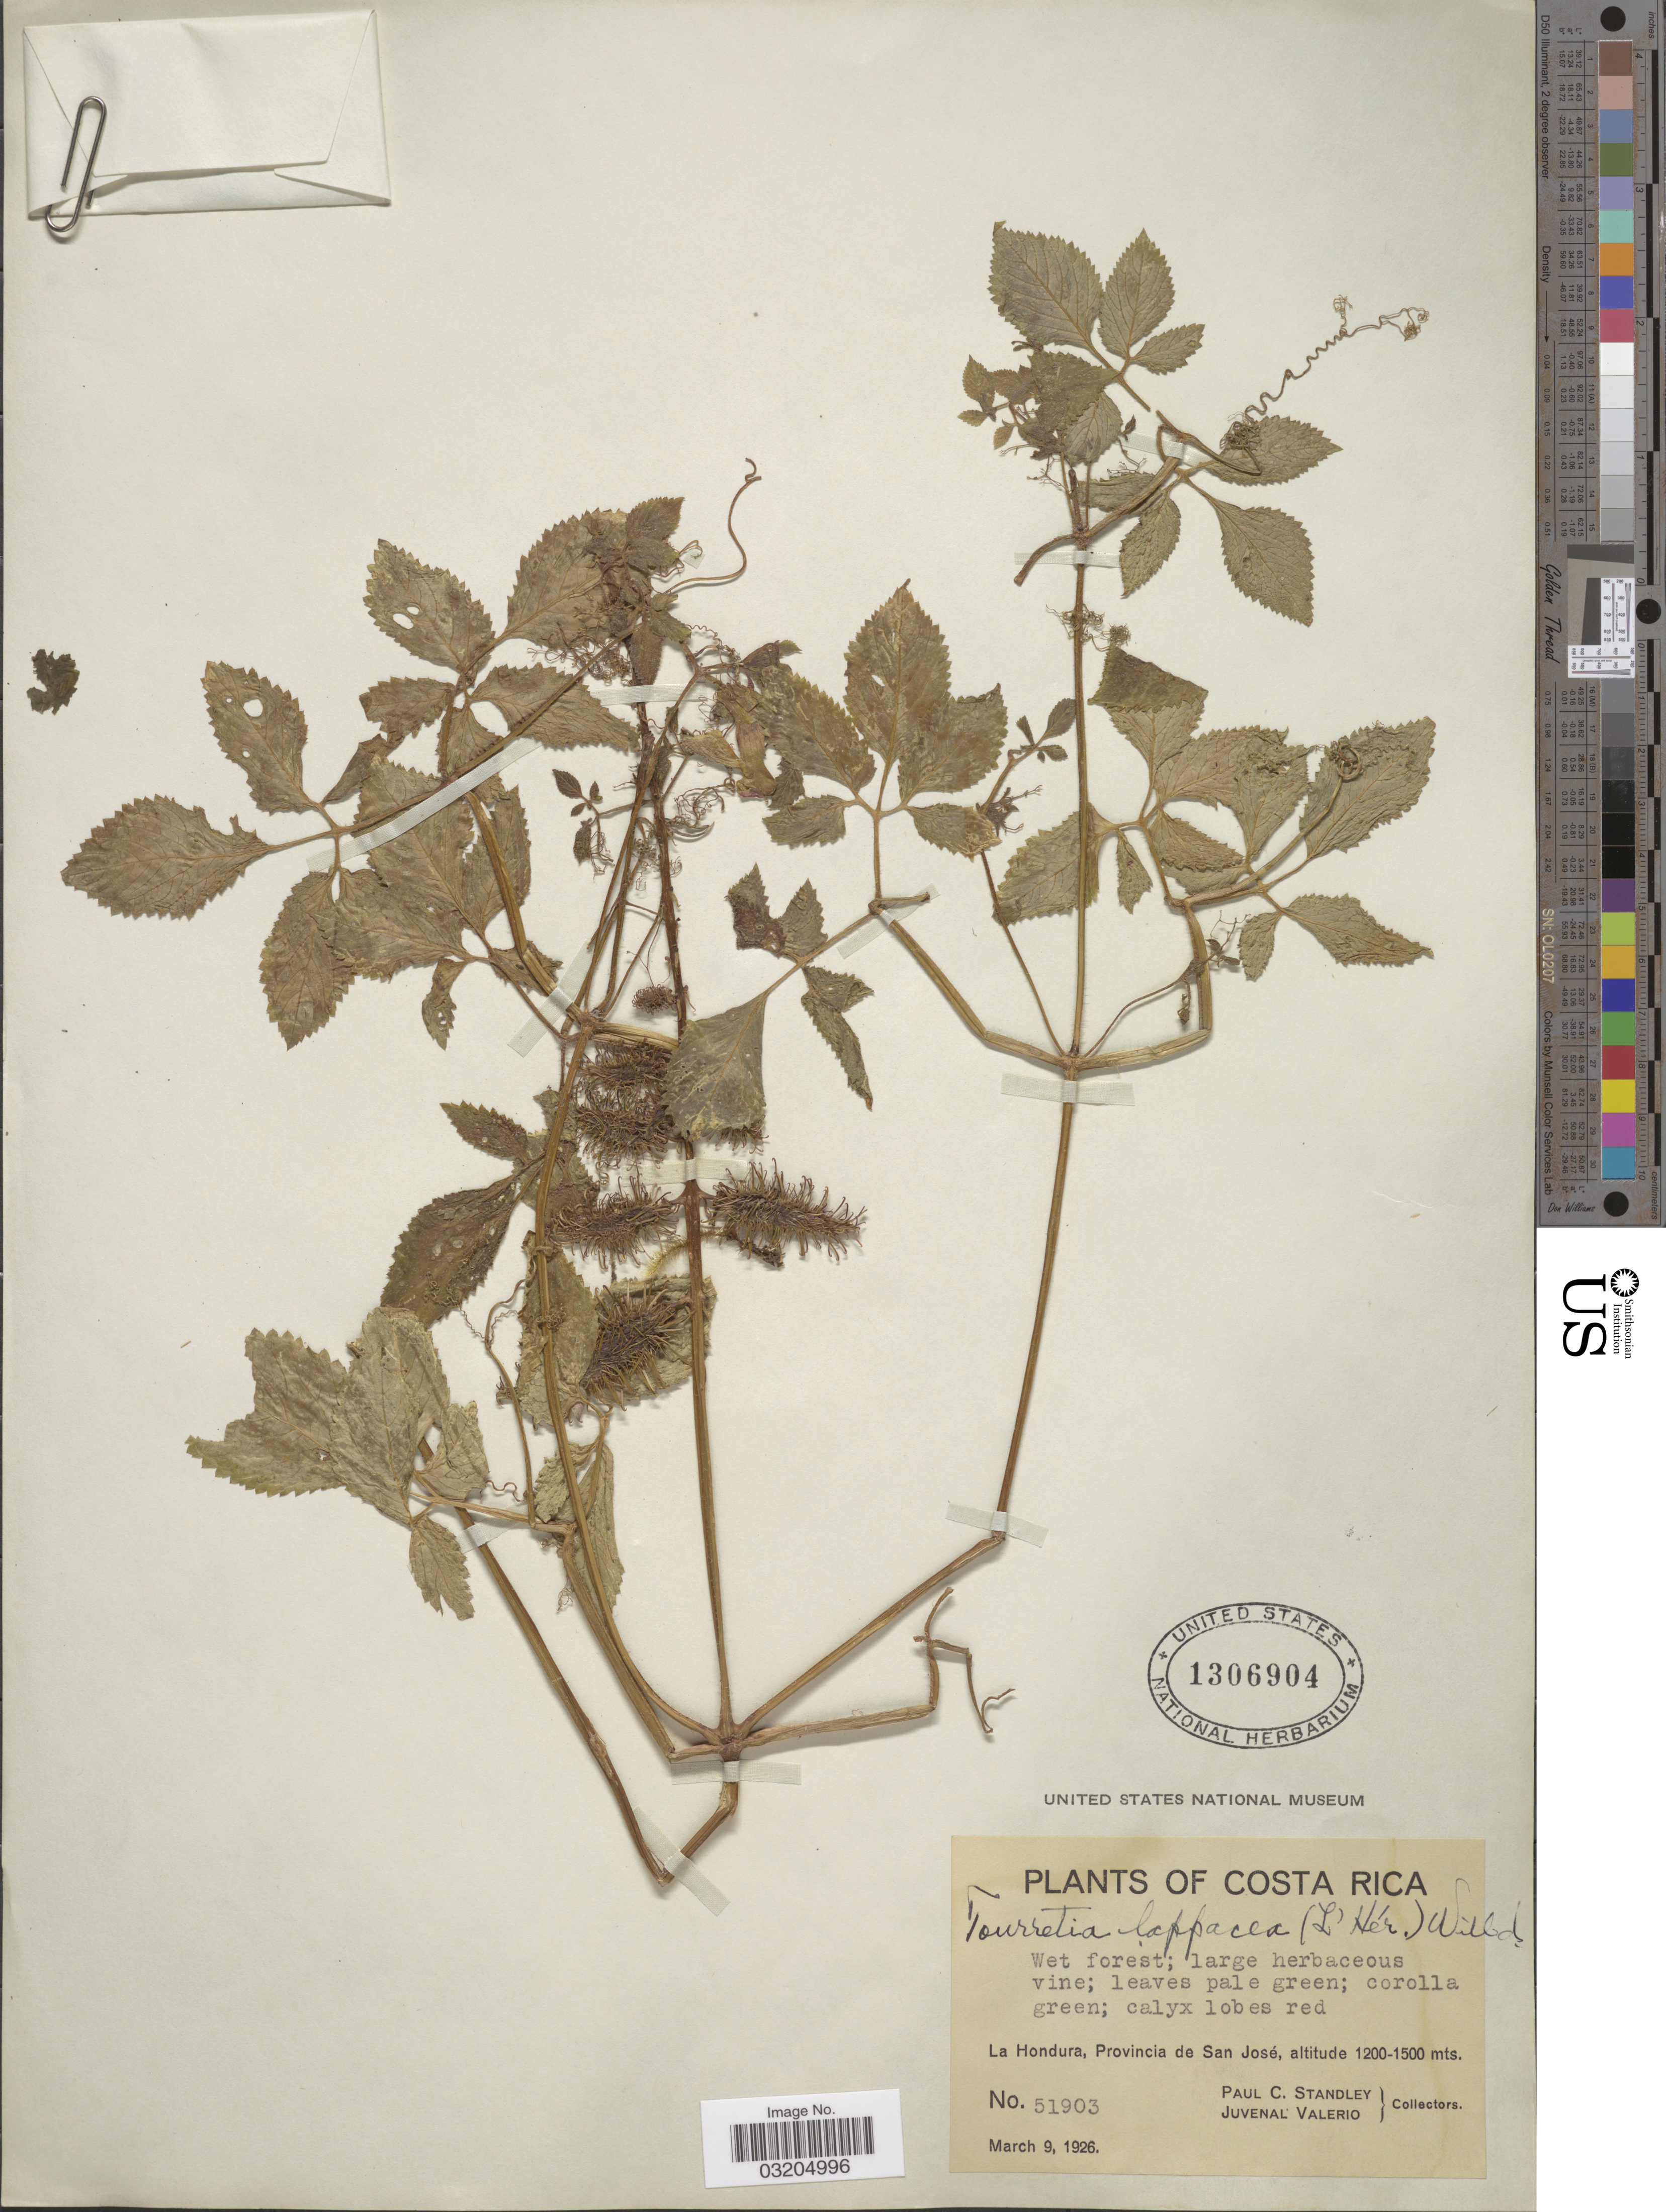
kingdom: Plantae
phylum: Tracheophyta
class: Magnoliopsida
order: Lamiales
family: Bignoniaceae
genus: Tourrettia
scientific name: Tourrettia lappacea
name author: (L'Hér.) Willd.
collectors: P. C. Standley & J. Valerio R.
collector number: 51903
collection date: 1926-03-09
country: Costa Rica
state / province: San José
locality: La Hondura.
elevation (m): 1200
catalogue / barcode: US 1306904